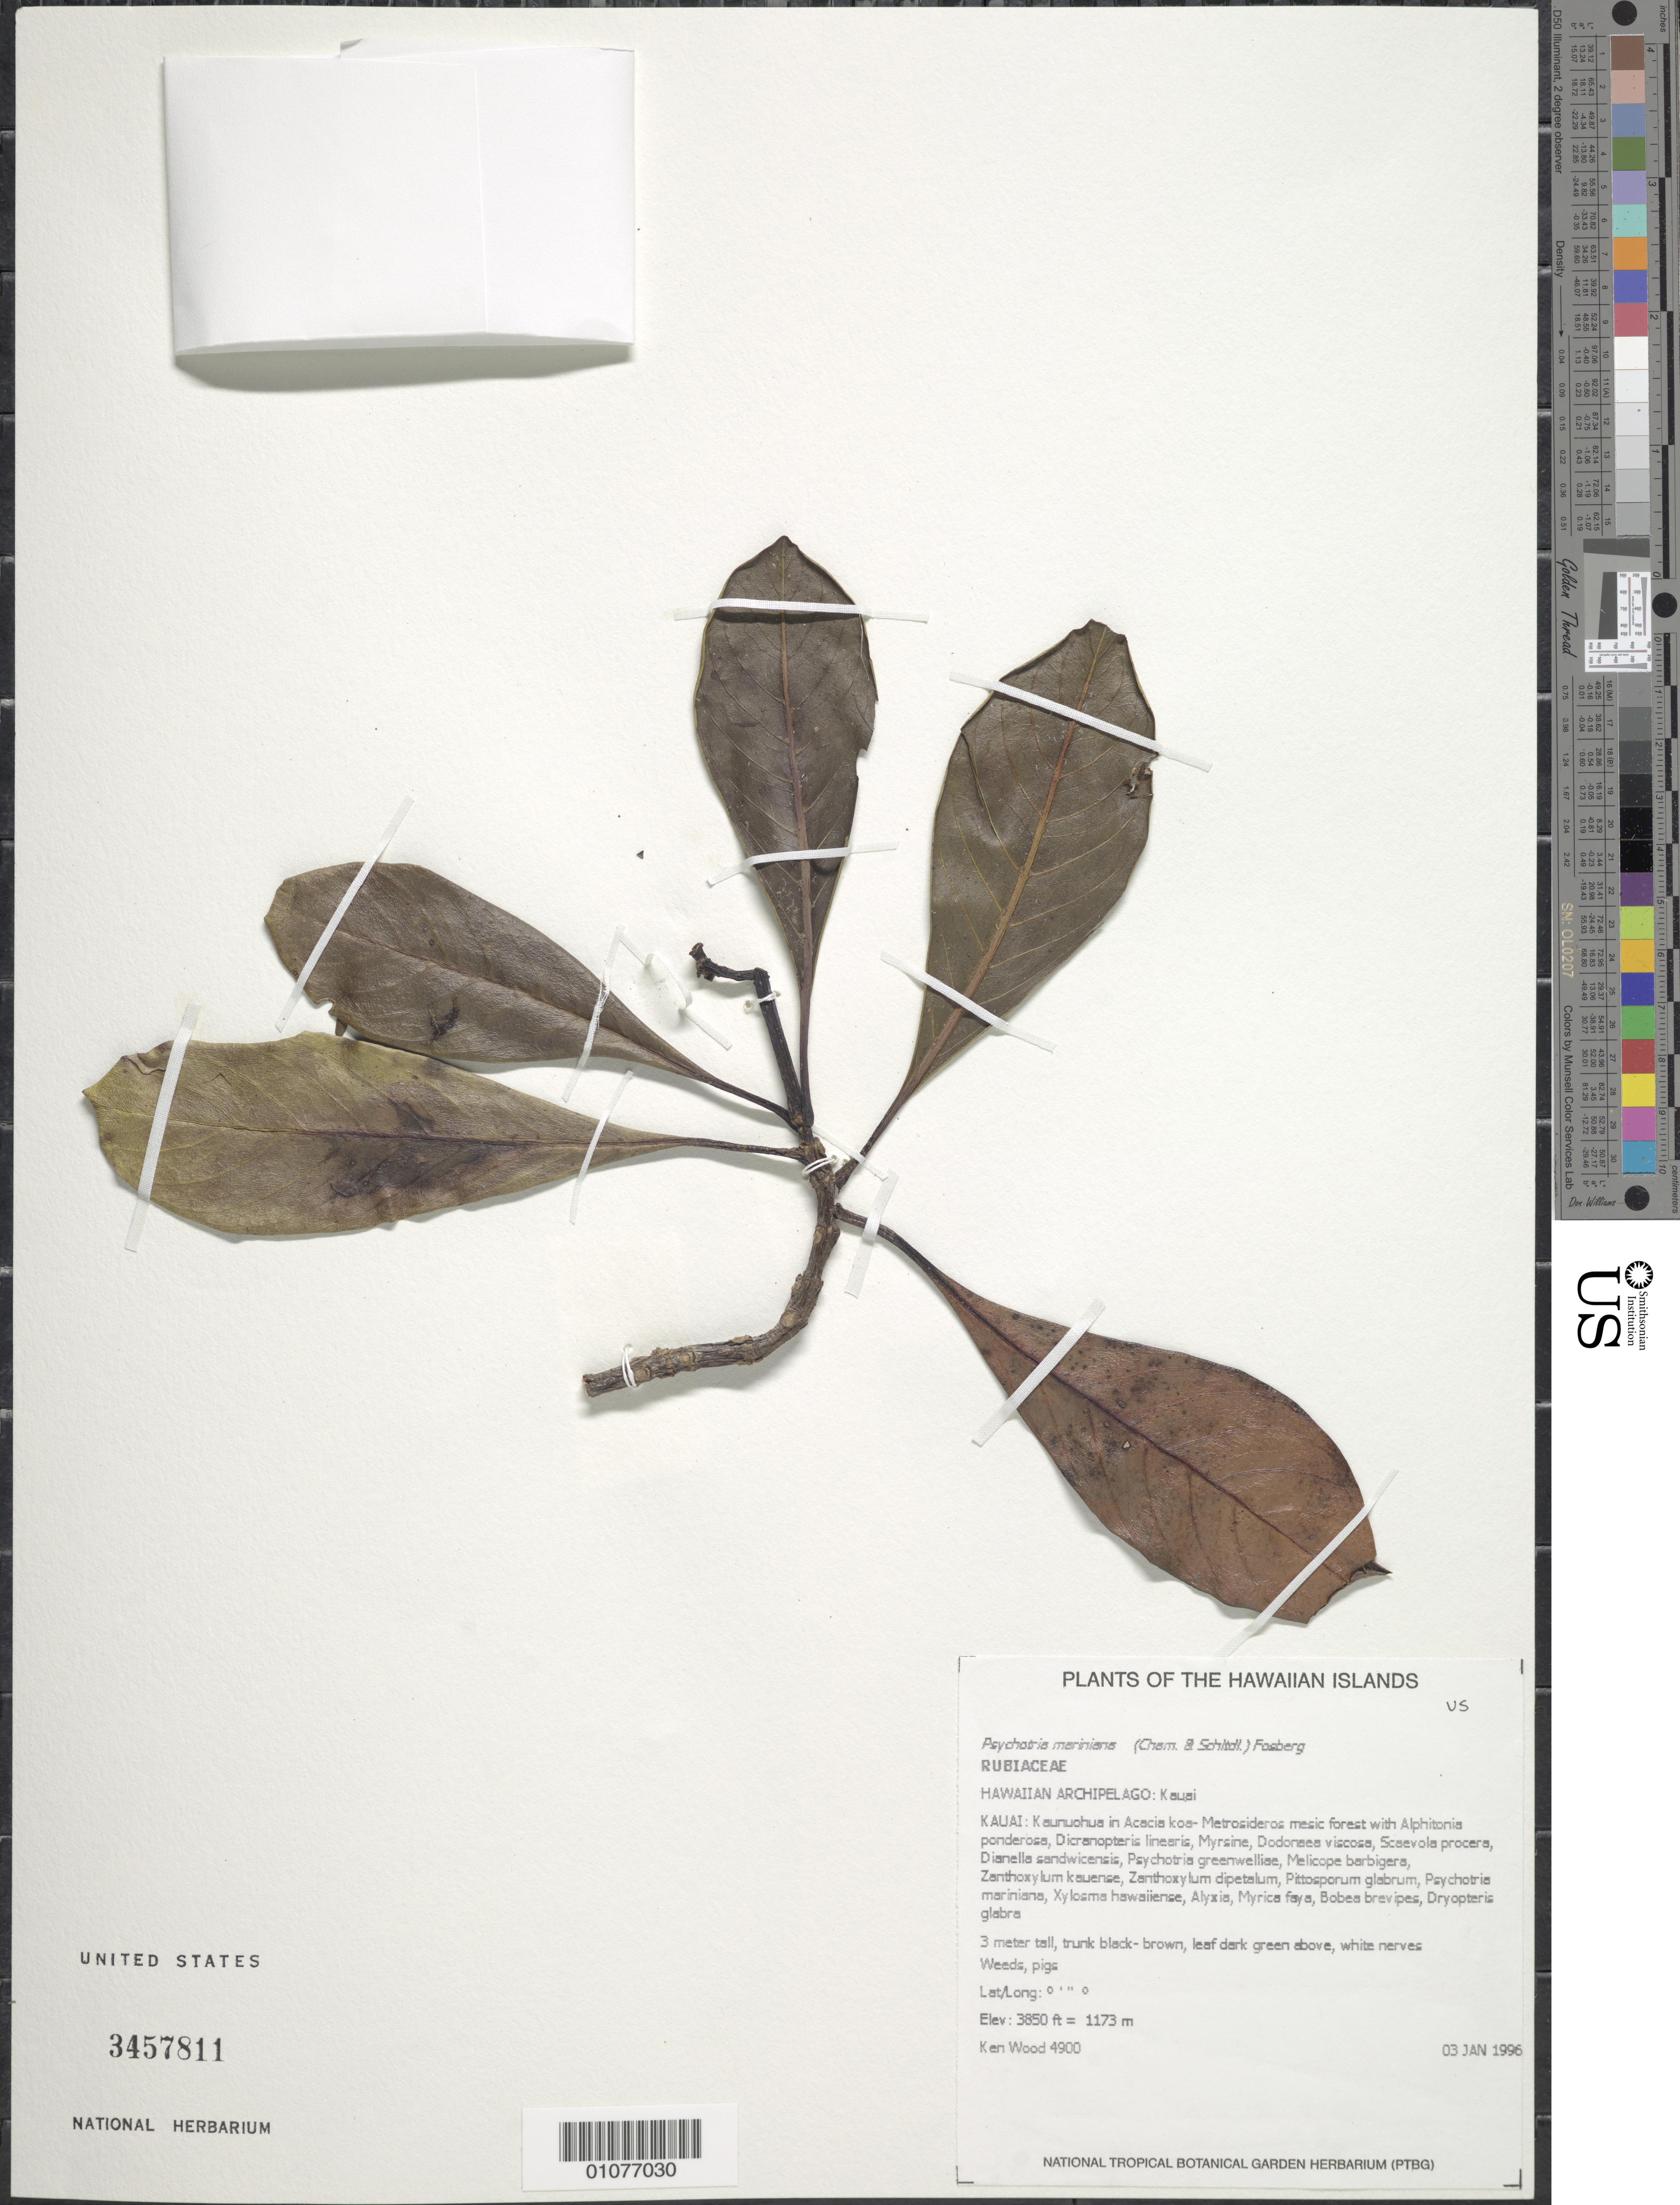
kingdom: Plantae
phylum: Tracheophyta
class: Magnoliopsida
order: Gentianales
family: Rubiaceae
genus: Psychotria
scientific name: Psychotria mariniana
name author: (Cham. & Schltdl.) Fosberg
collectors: K. R. Wood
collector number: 4900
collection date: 1996-01-03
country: United States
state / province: Hawaii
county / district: Kaui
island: Kaua'i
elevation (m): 1173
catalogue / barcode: US 3457811